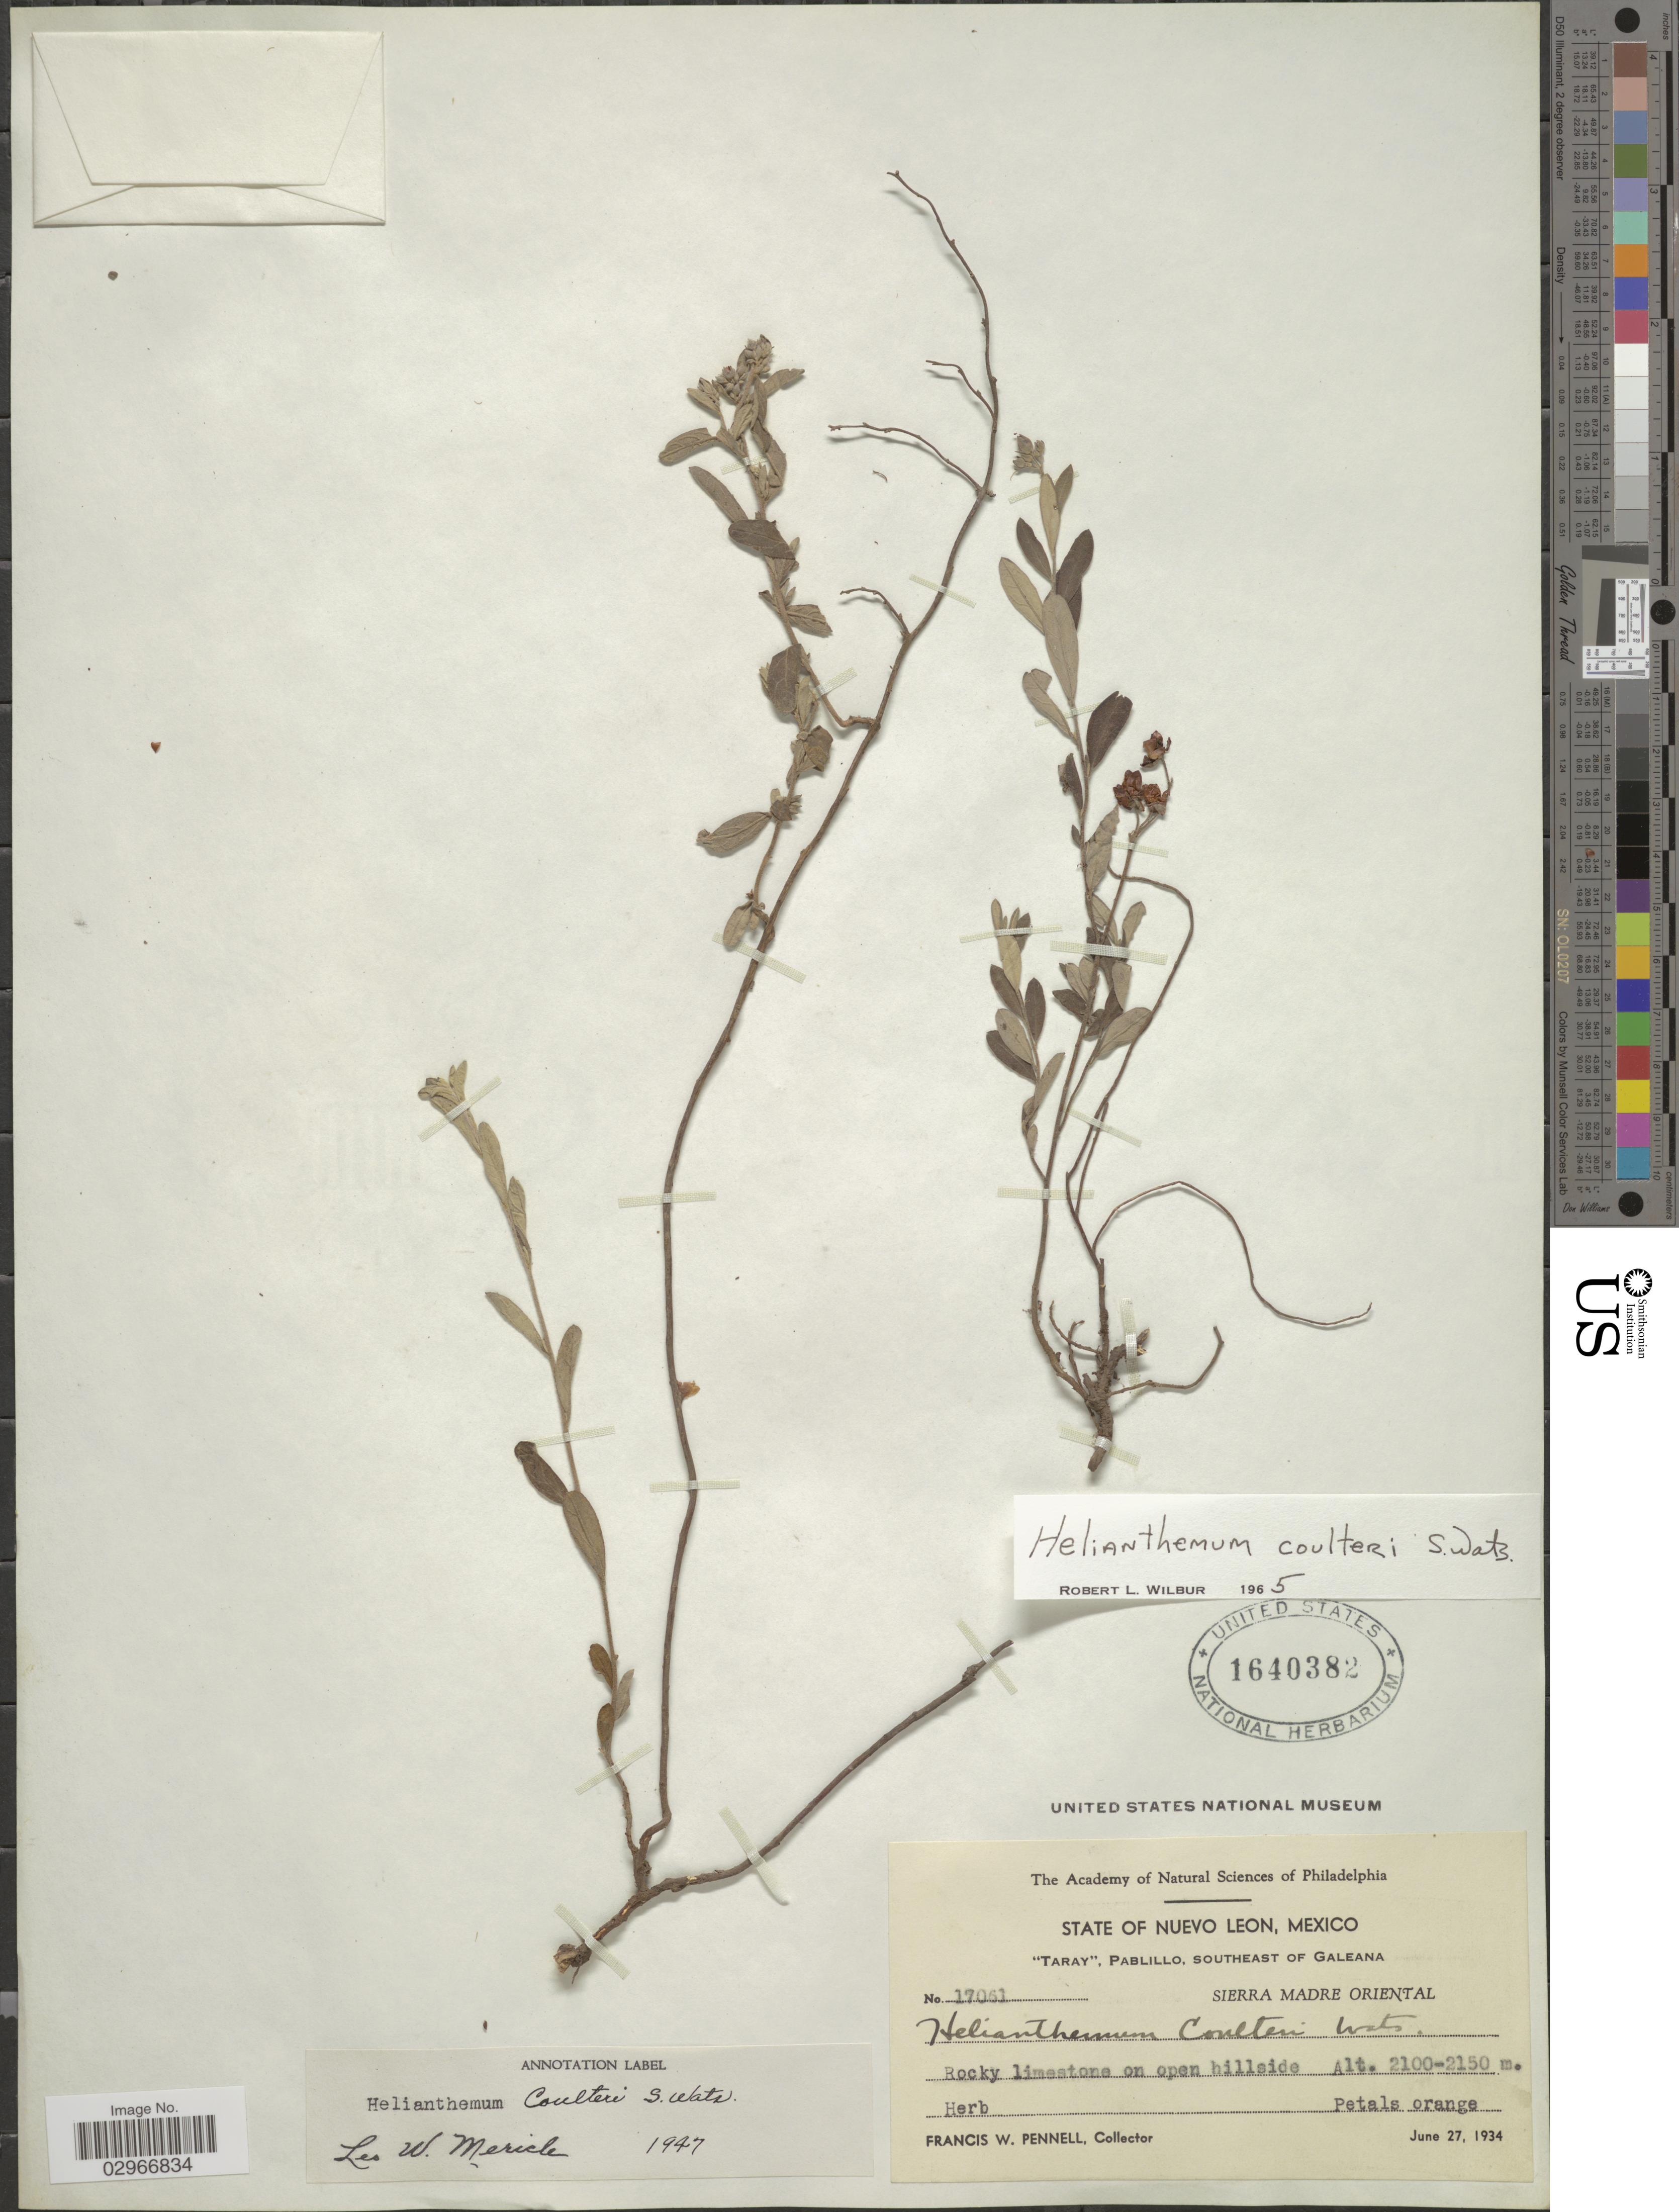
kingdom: Plantae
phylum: Tracheophyta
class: Magnoliopsida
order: Malvales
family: Cistaceae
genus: Helianthemum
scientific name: Helianthemum coulteri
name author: S. Watson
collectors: F. W. Pennell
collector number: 17061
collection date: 1934-06-27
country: Mexico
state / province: Nuevo León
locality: Taray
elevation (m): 2100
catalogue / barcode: US 1640382